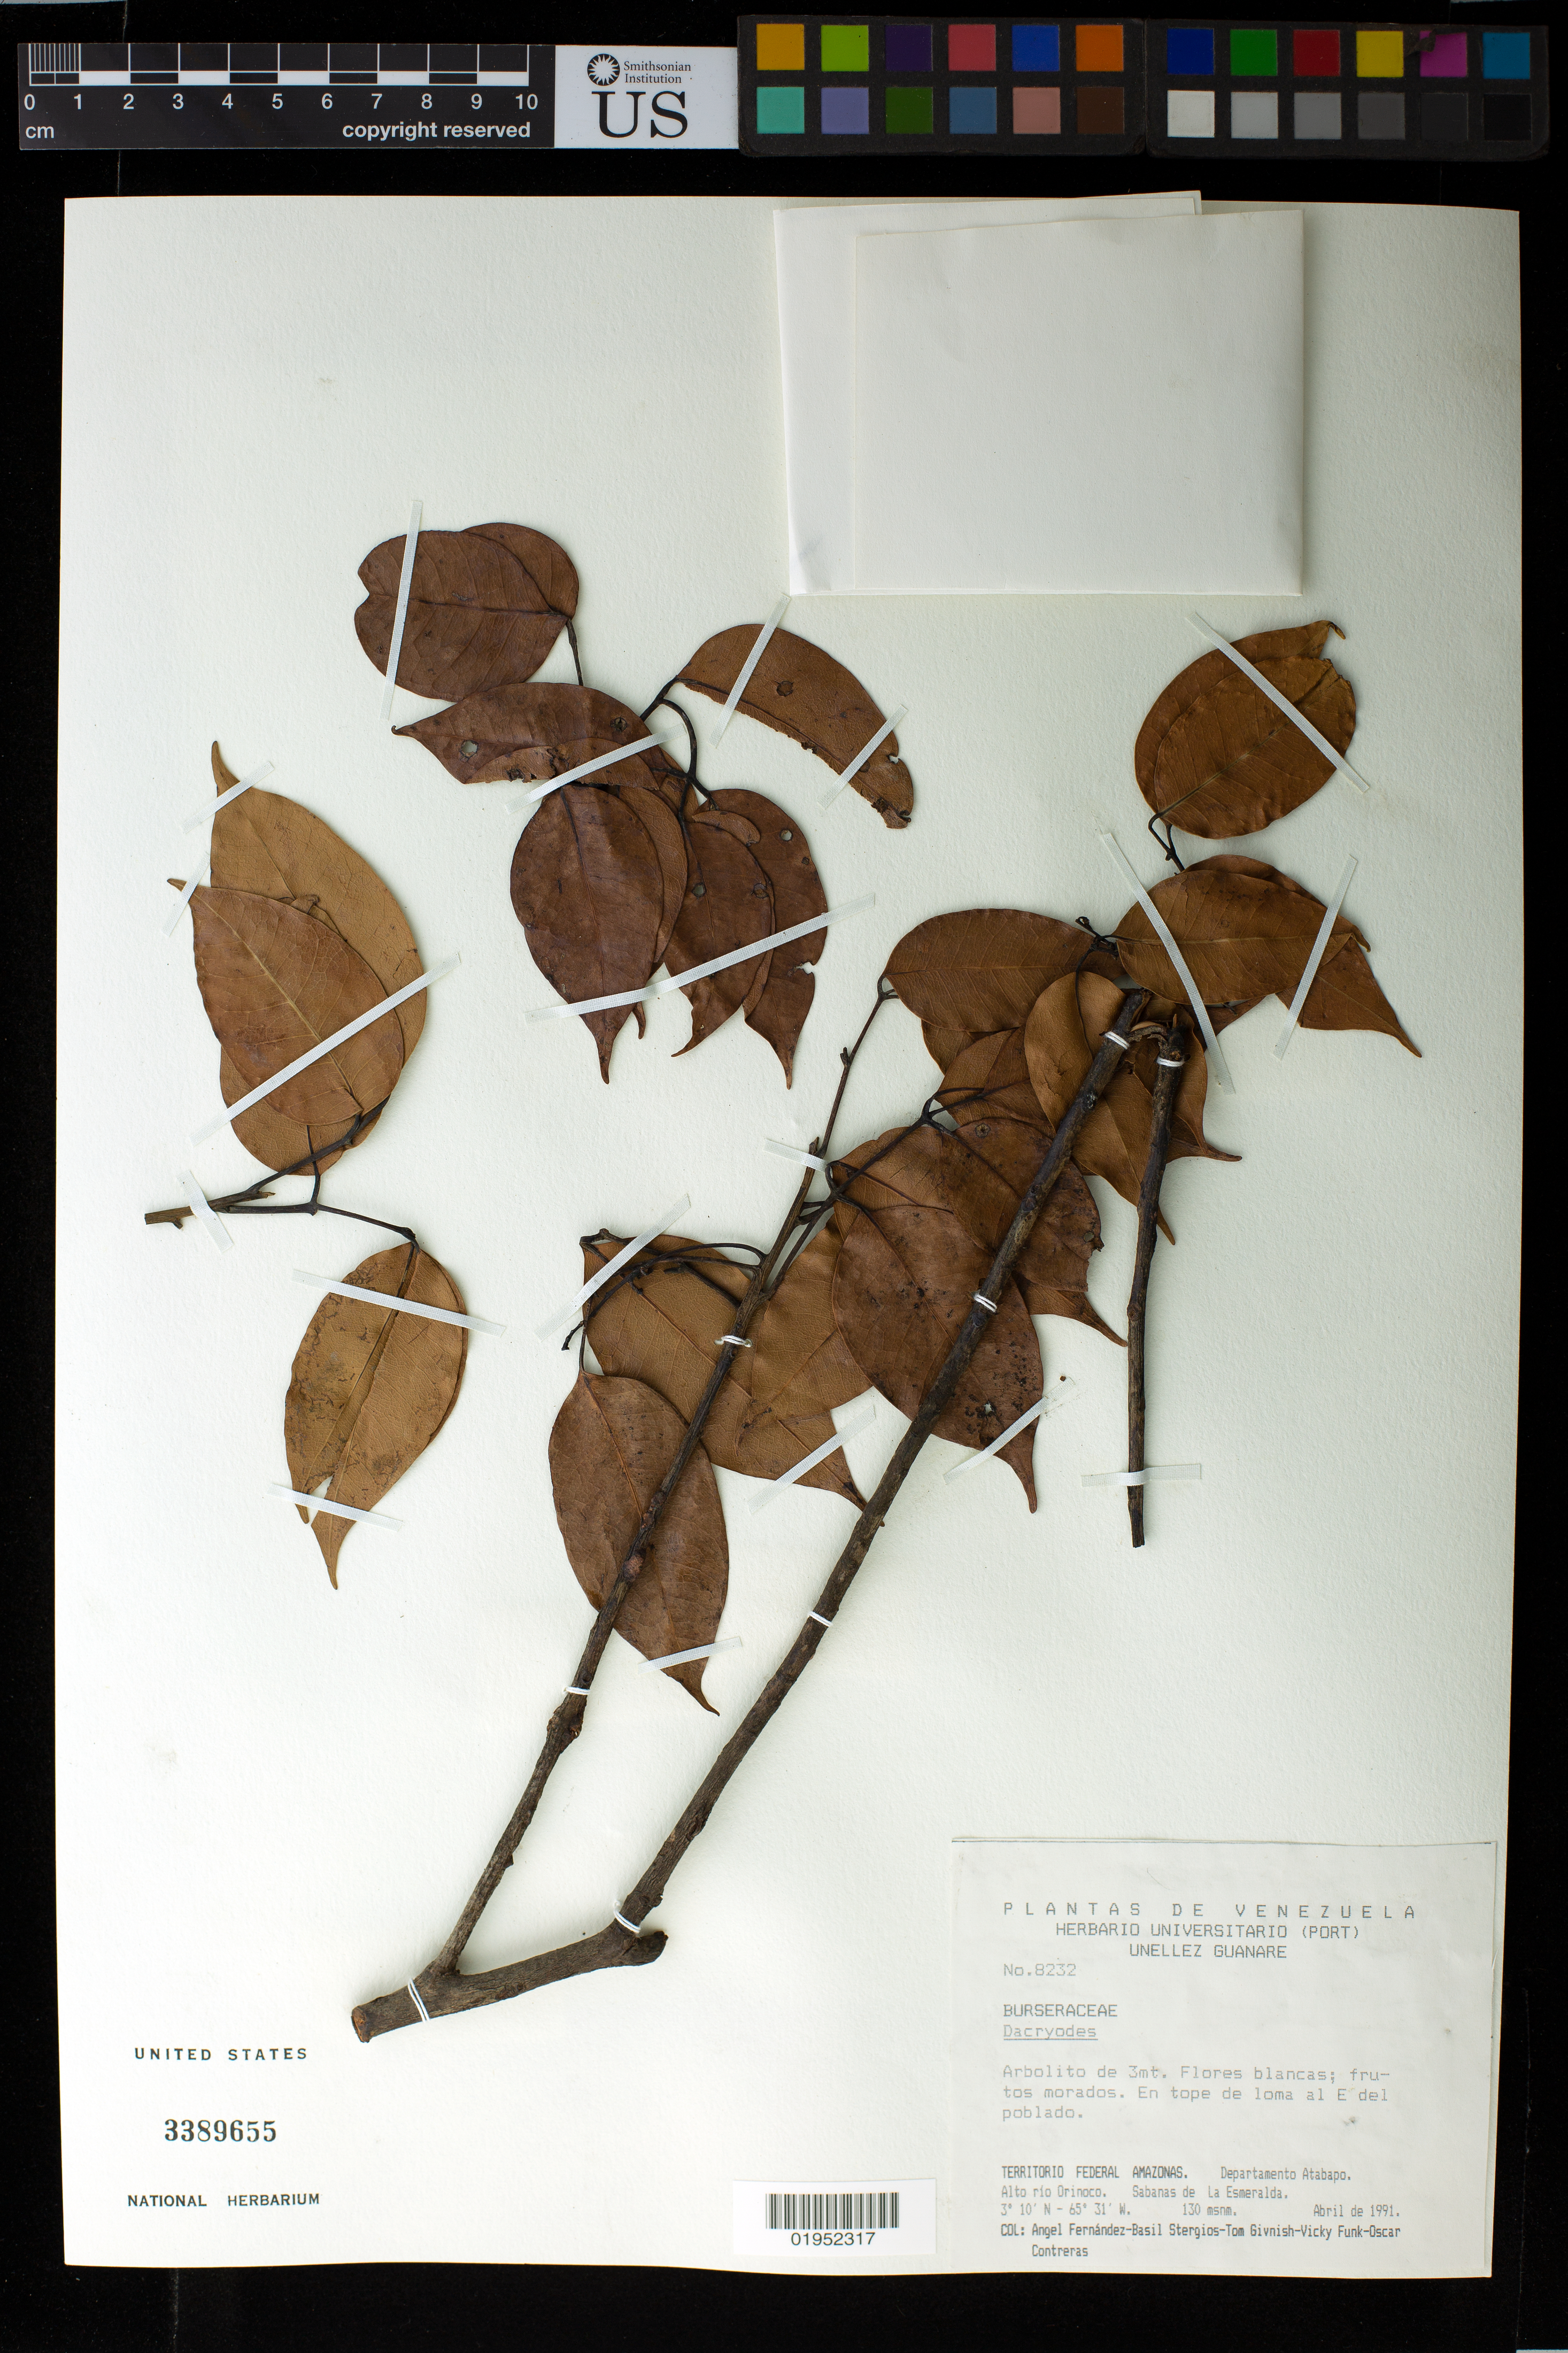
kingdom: Plantae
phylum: Tracheophyta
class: Magnoliopsida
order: Sapindales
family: Burseraceae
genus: Dacryodes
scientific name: Dacryodes sp.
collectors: A. Fernández, B. G. Stergios, T. J. Givnish, V. Funk & O. Contreras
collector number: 8232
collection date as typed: Apr-91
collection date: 1991-04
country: Venezuela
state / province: Amazonas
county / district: Atabapo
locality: Alto rio Orinoco. Sabanas de La Esmeralda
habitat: En tope de loma al E del poblado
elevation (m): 130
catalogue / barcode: US 3389655